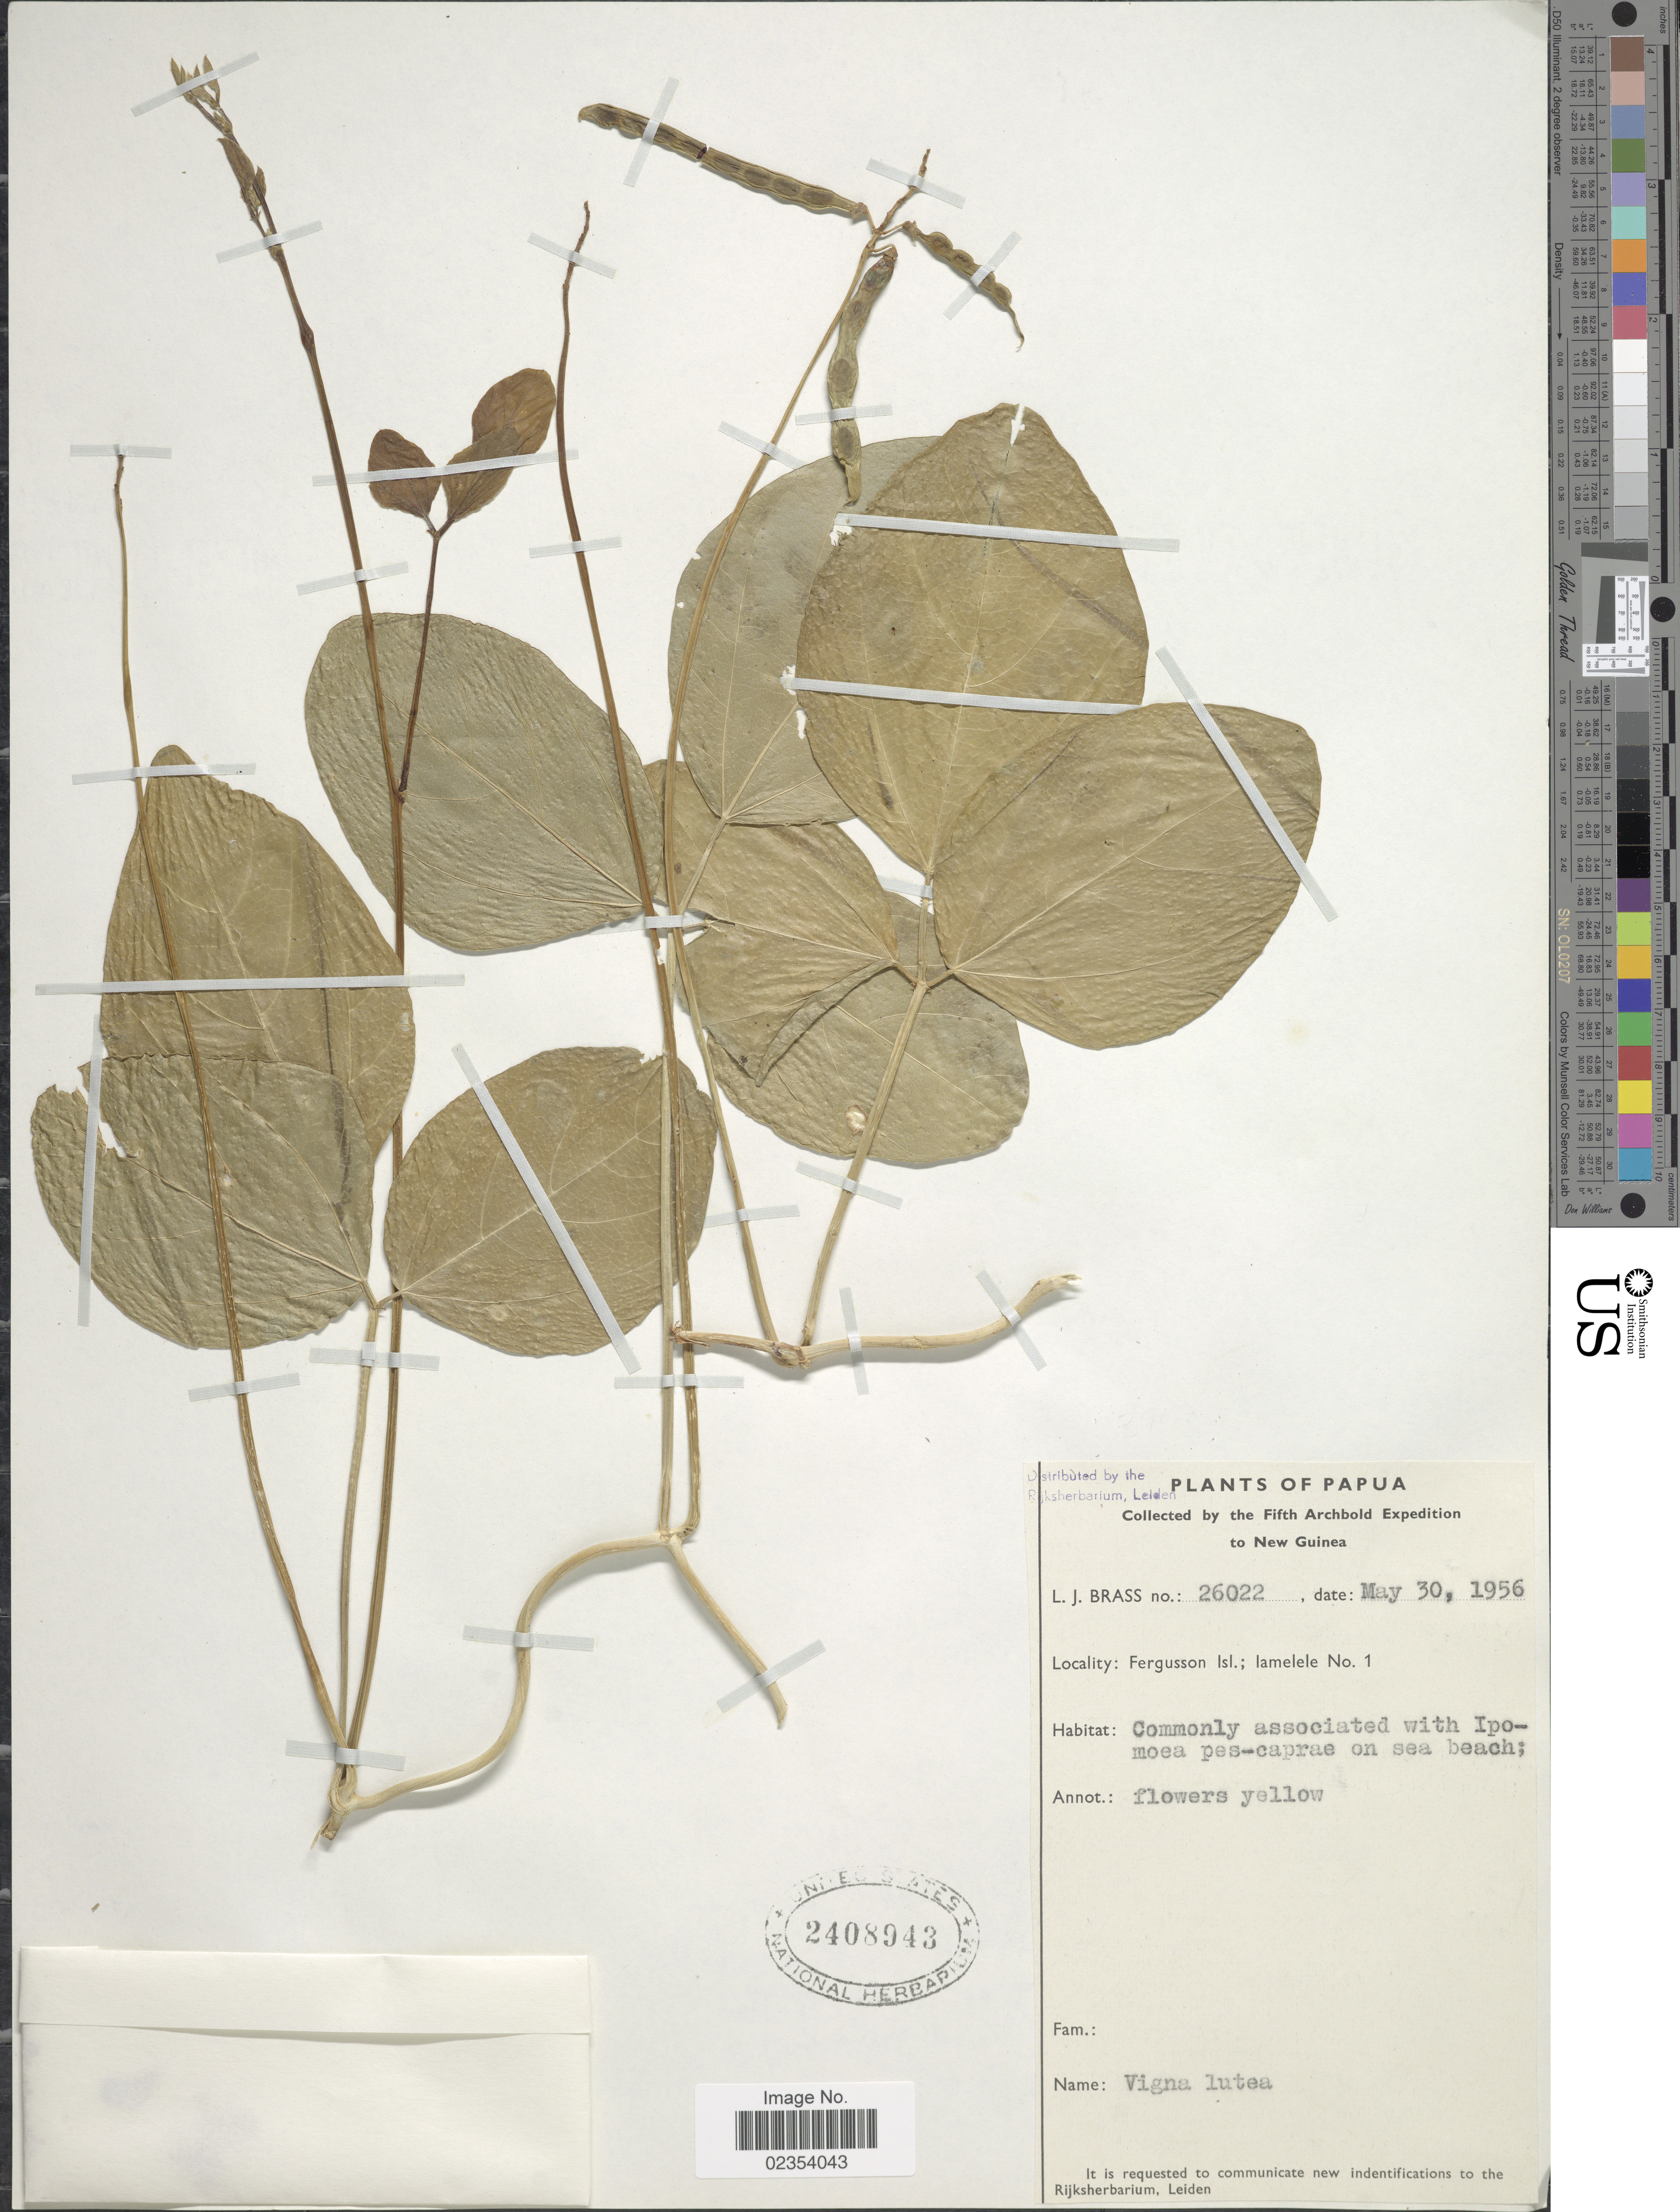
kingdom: Plantae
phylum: Tracheophyta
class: Magnoliopsida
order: Fabales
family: Fabaceae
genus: Vigna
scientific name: Vigna marina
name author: (Burm.) Merr.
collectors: L. J. Brass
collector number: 26022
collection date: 1956-05-30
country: Papua New Guinea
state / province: Milne Bay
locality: New Guinea. Fergusson Isl.; Iamelele No. 1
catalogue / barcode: US 2408943